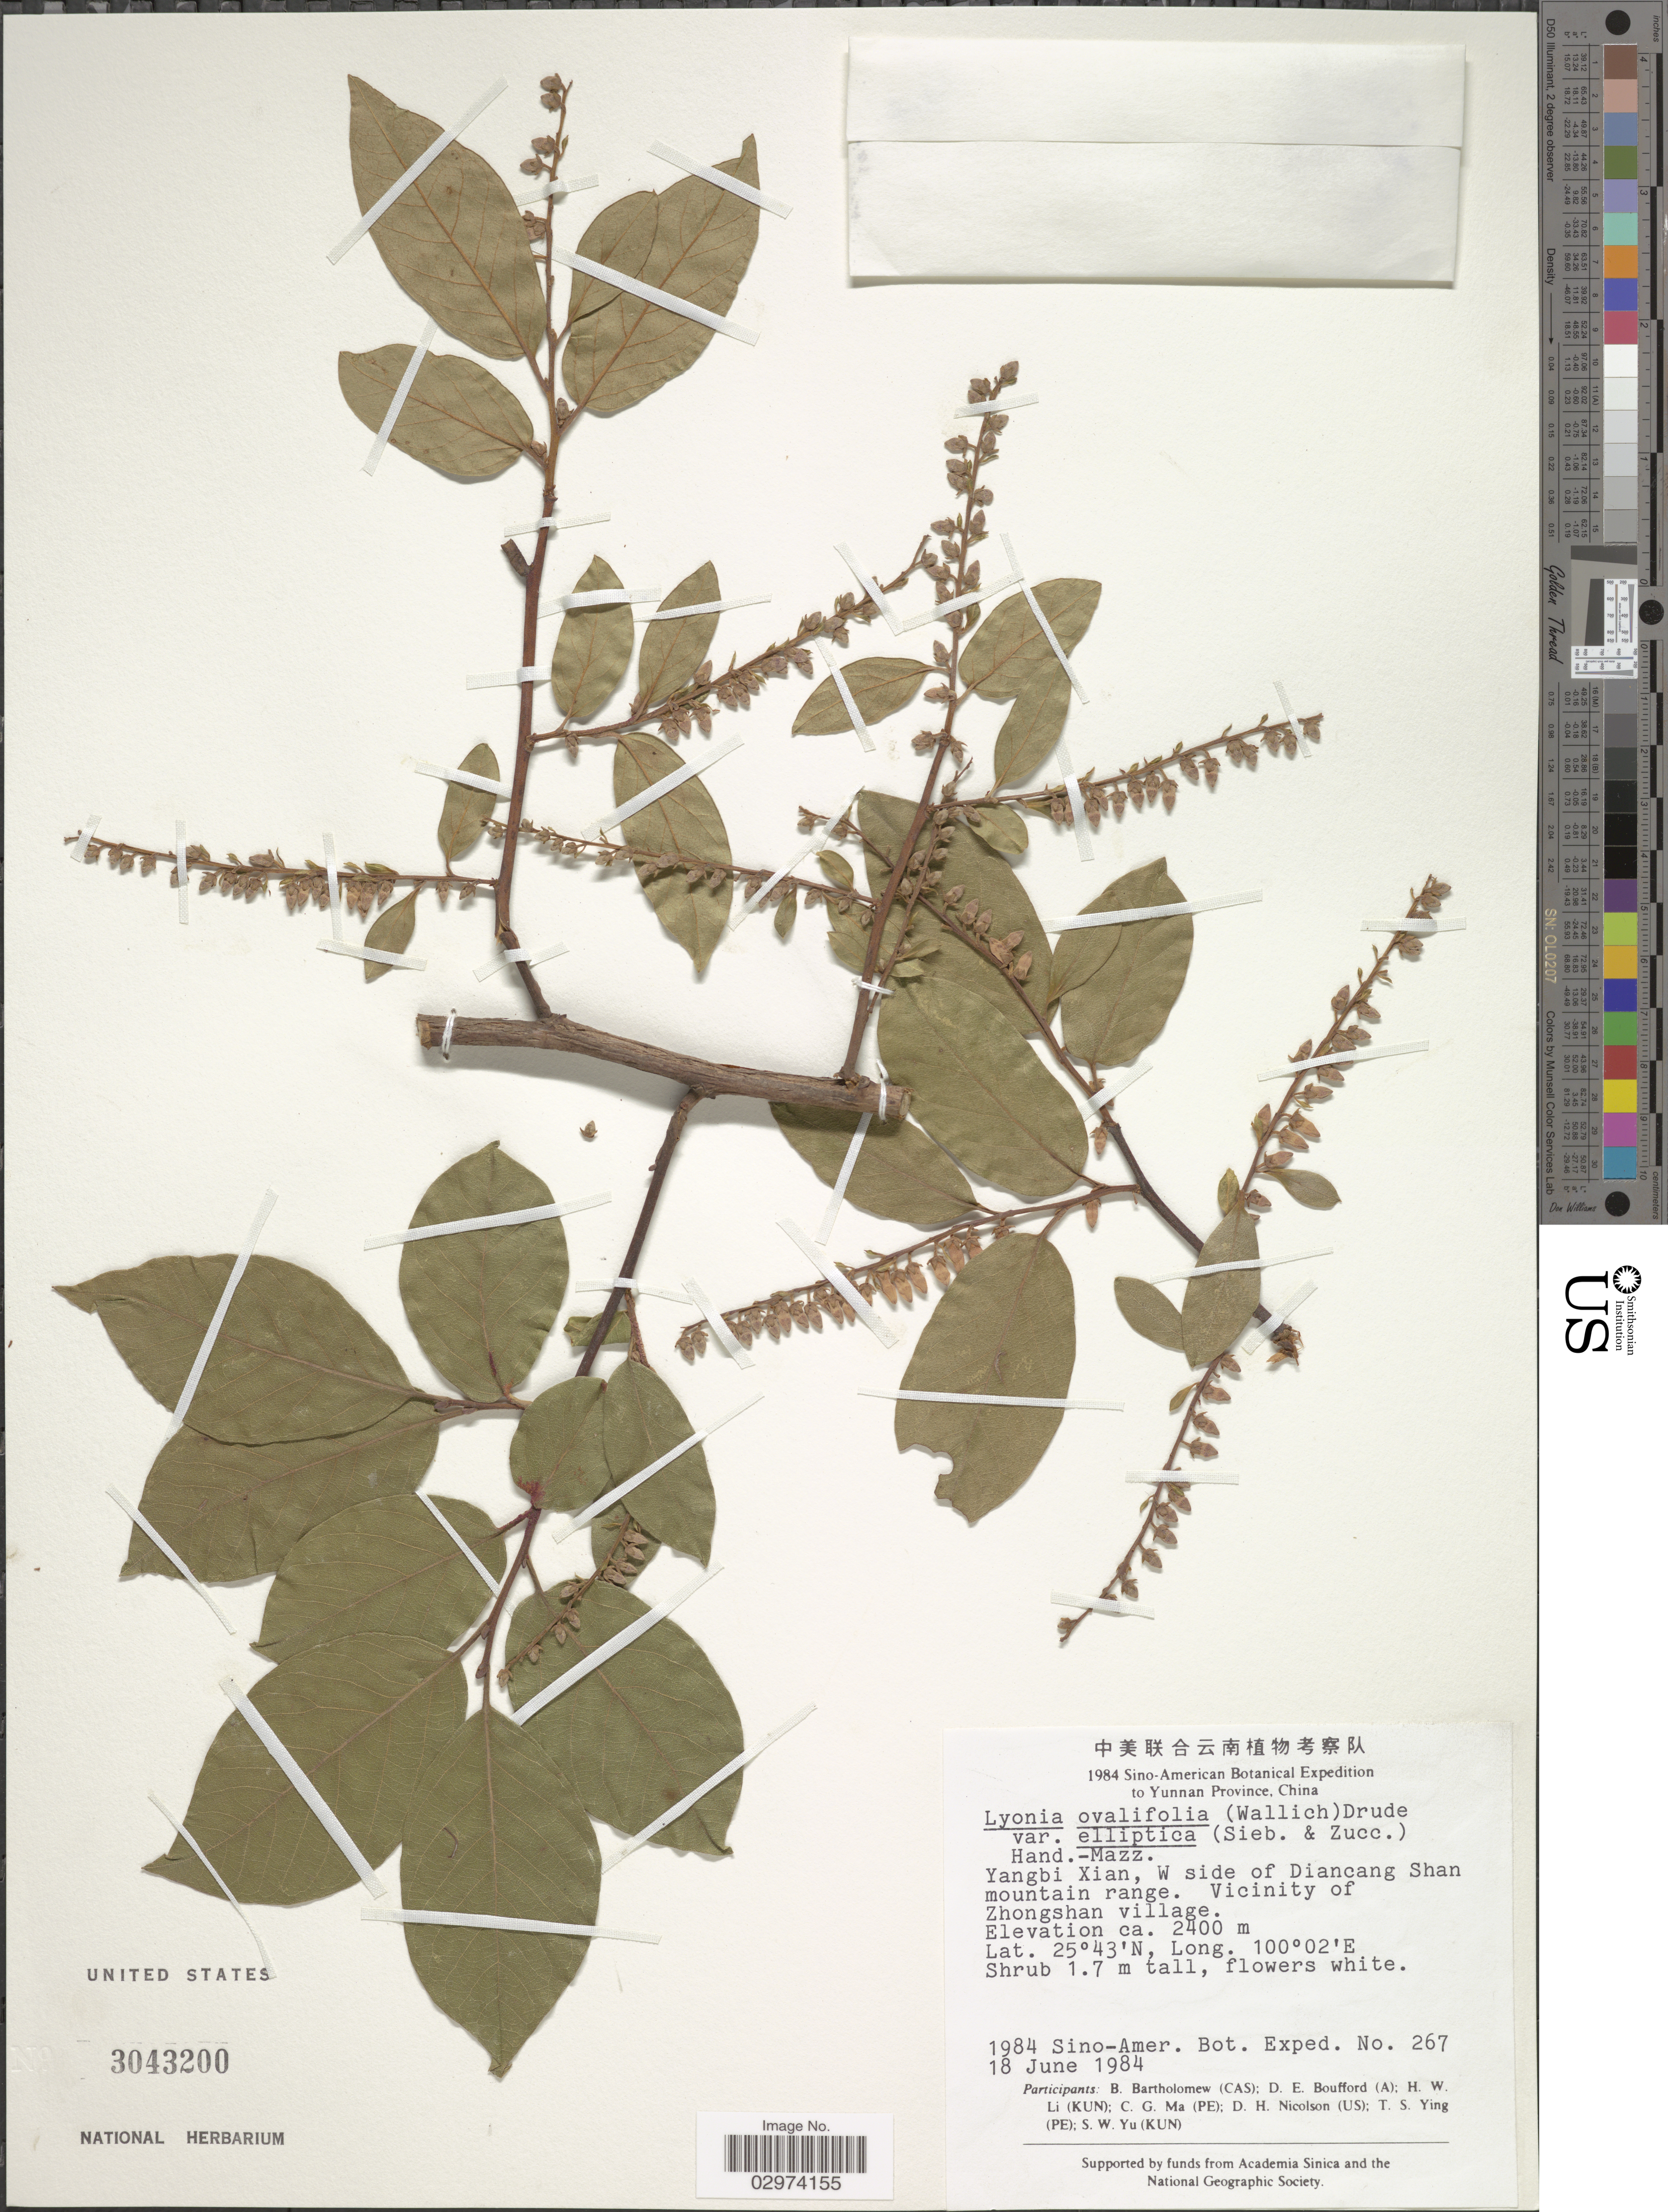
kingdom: Plantae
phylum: Tracheophyta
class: Magnoliopsida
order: Ericales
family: Ericaceae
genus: Lyonia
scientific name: Lyonia ovalifolia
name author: (Wall.) Drude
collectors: Sino-Amer. Bot. Exped. 1984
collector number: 267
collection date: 1984-06-18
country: China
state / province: Yunnan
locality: Yunnan Province. Yangbi Xian, W side of Diancang Shan mountain range. Vicinity of Zhongshan village.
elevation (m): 2400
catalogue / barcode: US 3043200